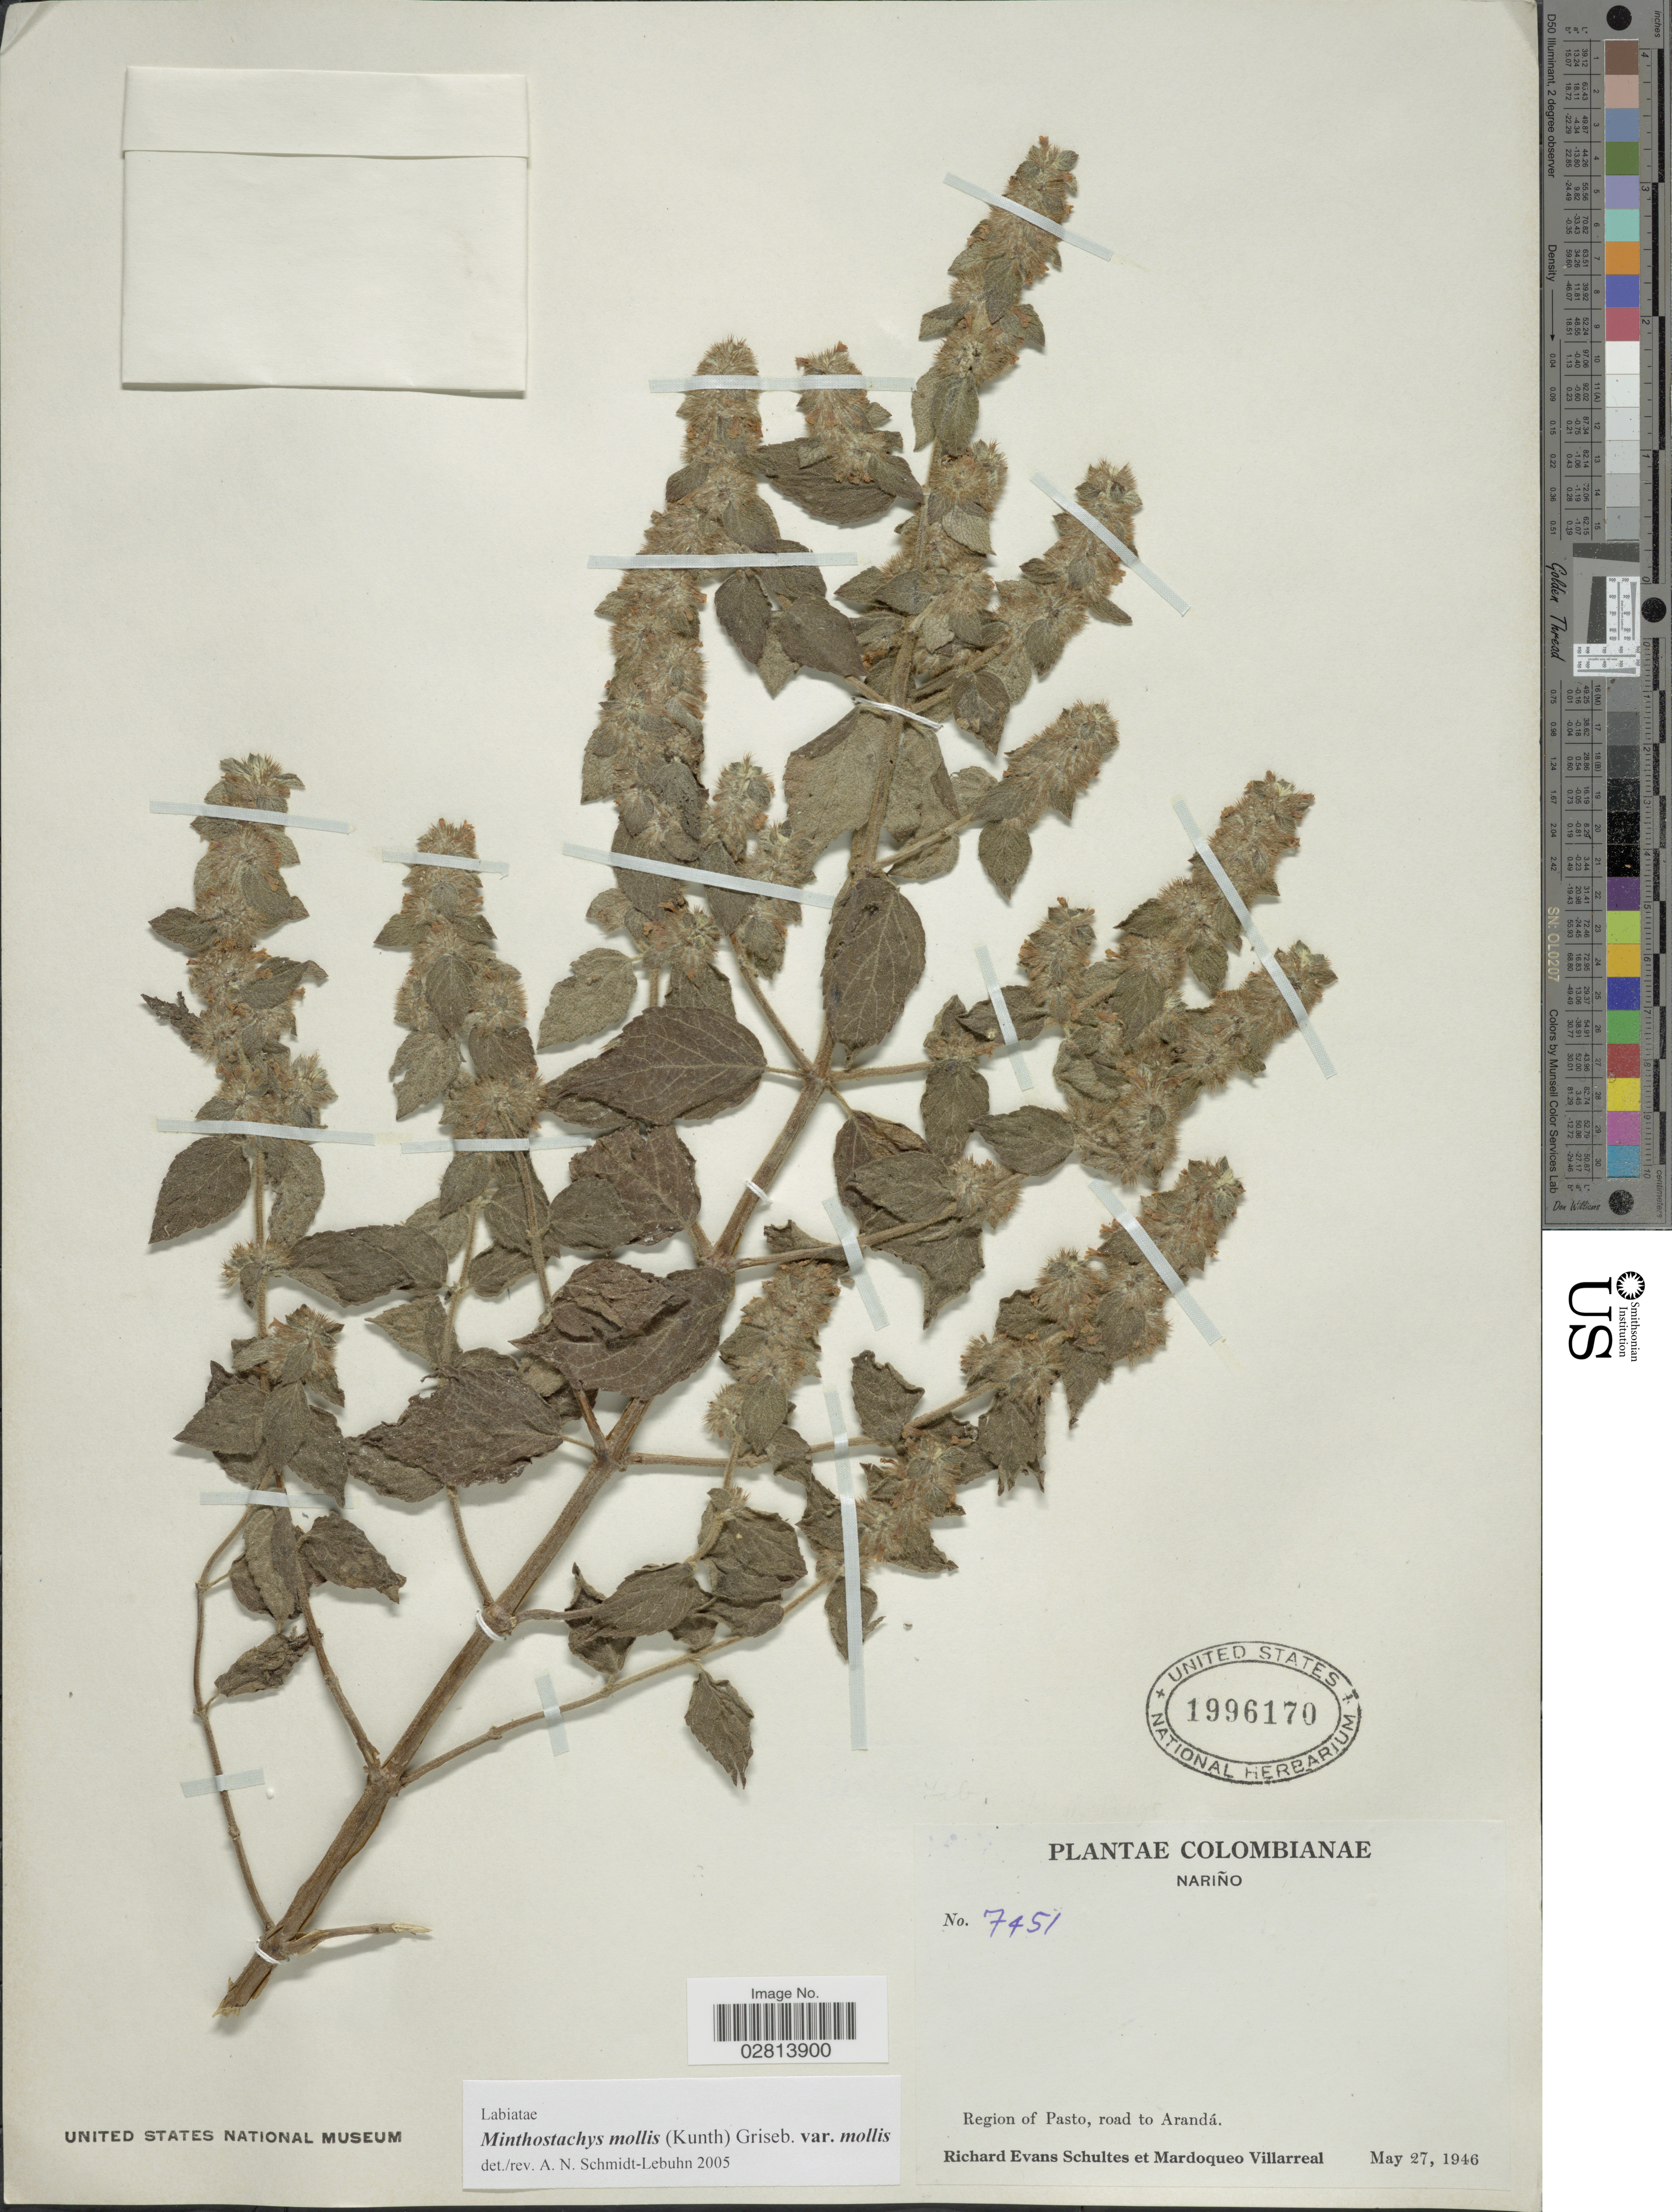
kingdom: Plantae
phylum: Tracheophyta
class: Magnoliopsida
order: Lamiales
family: Lamiaceae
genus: Minthostachys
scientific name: Minthostachys mollis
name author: (Kunth) Griseb.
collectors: R. E. Schultes & M. Villarreal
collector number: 7451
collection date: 1946-05-27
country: Colombia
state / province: Nariño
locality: Region of Pasto, road to Arandá.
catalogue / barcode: US 1996170